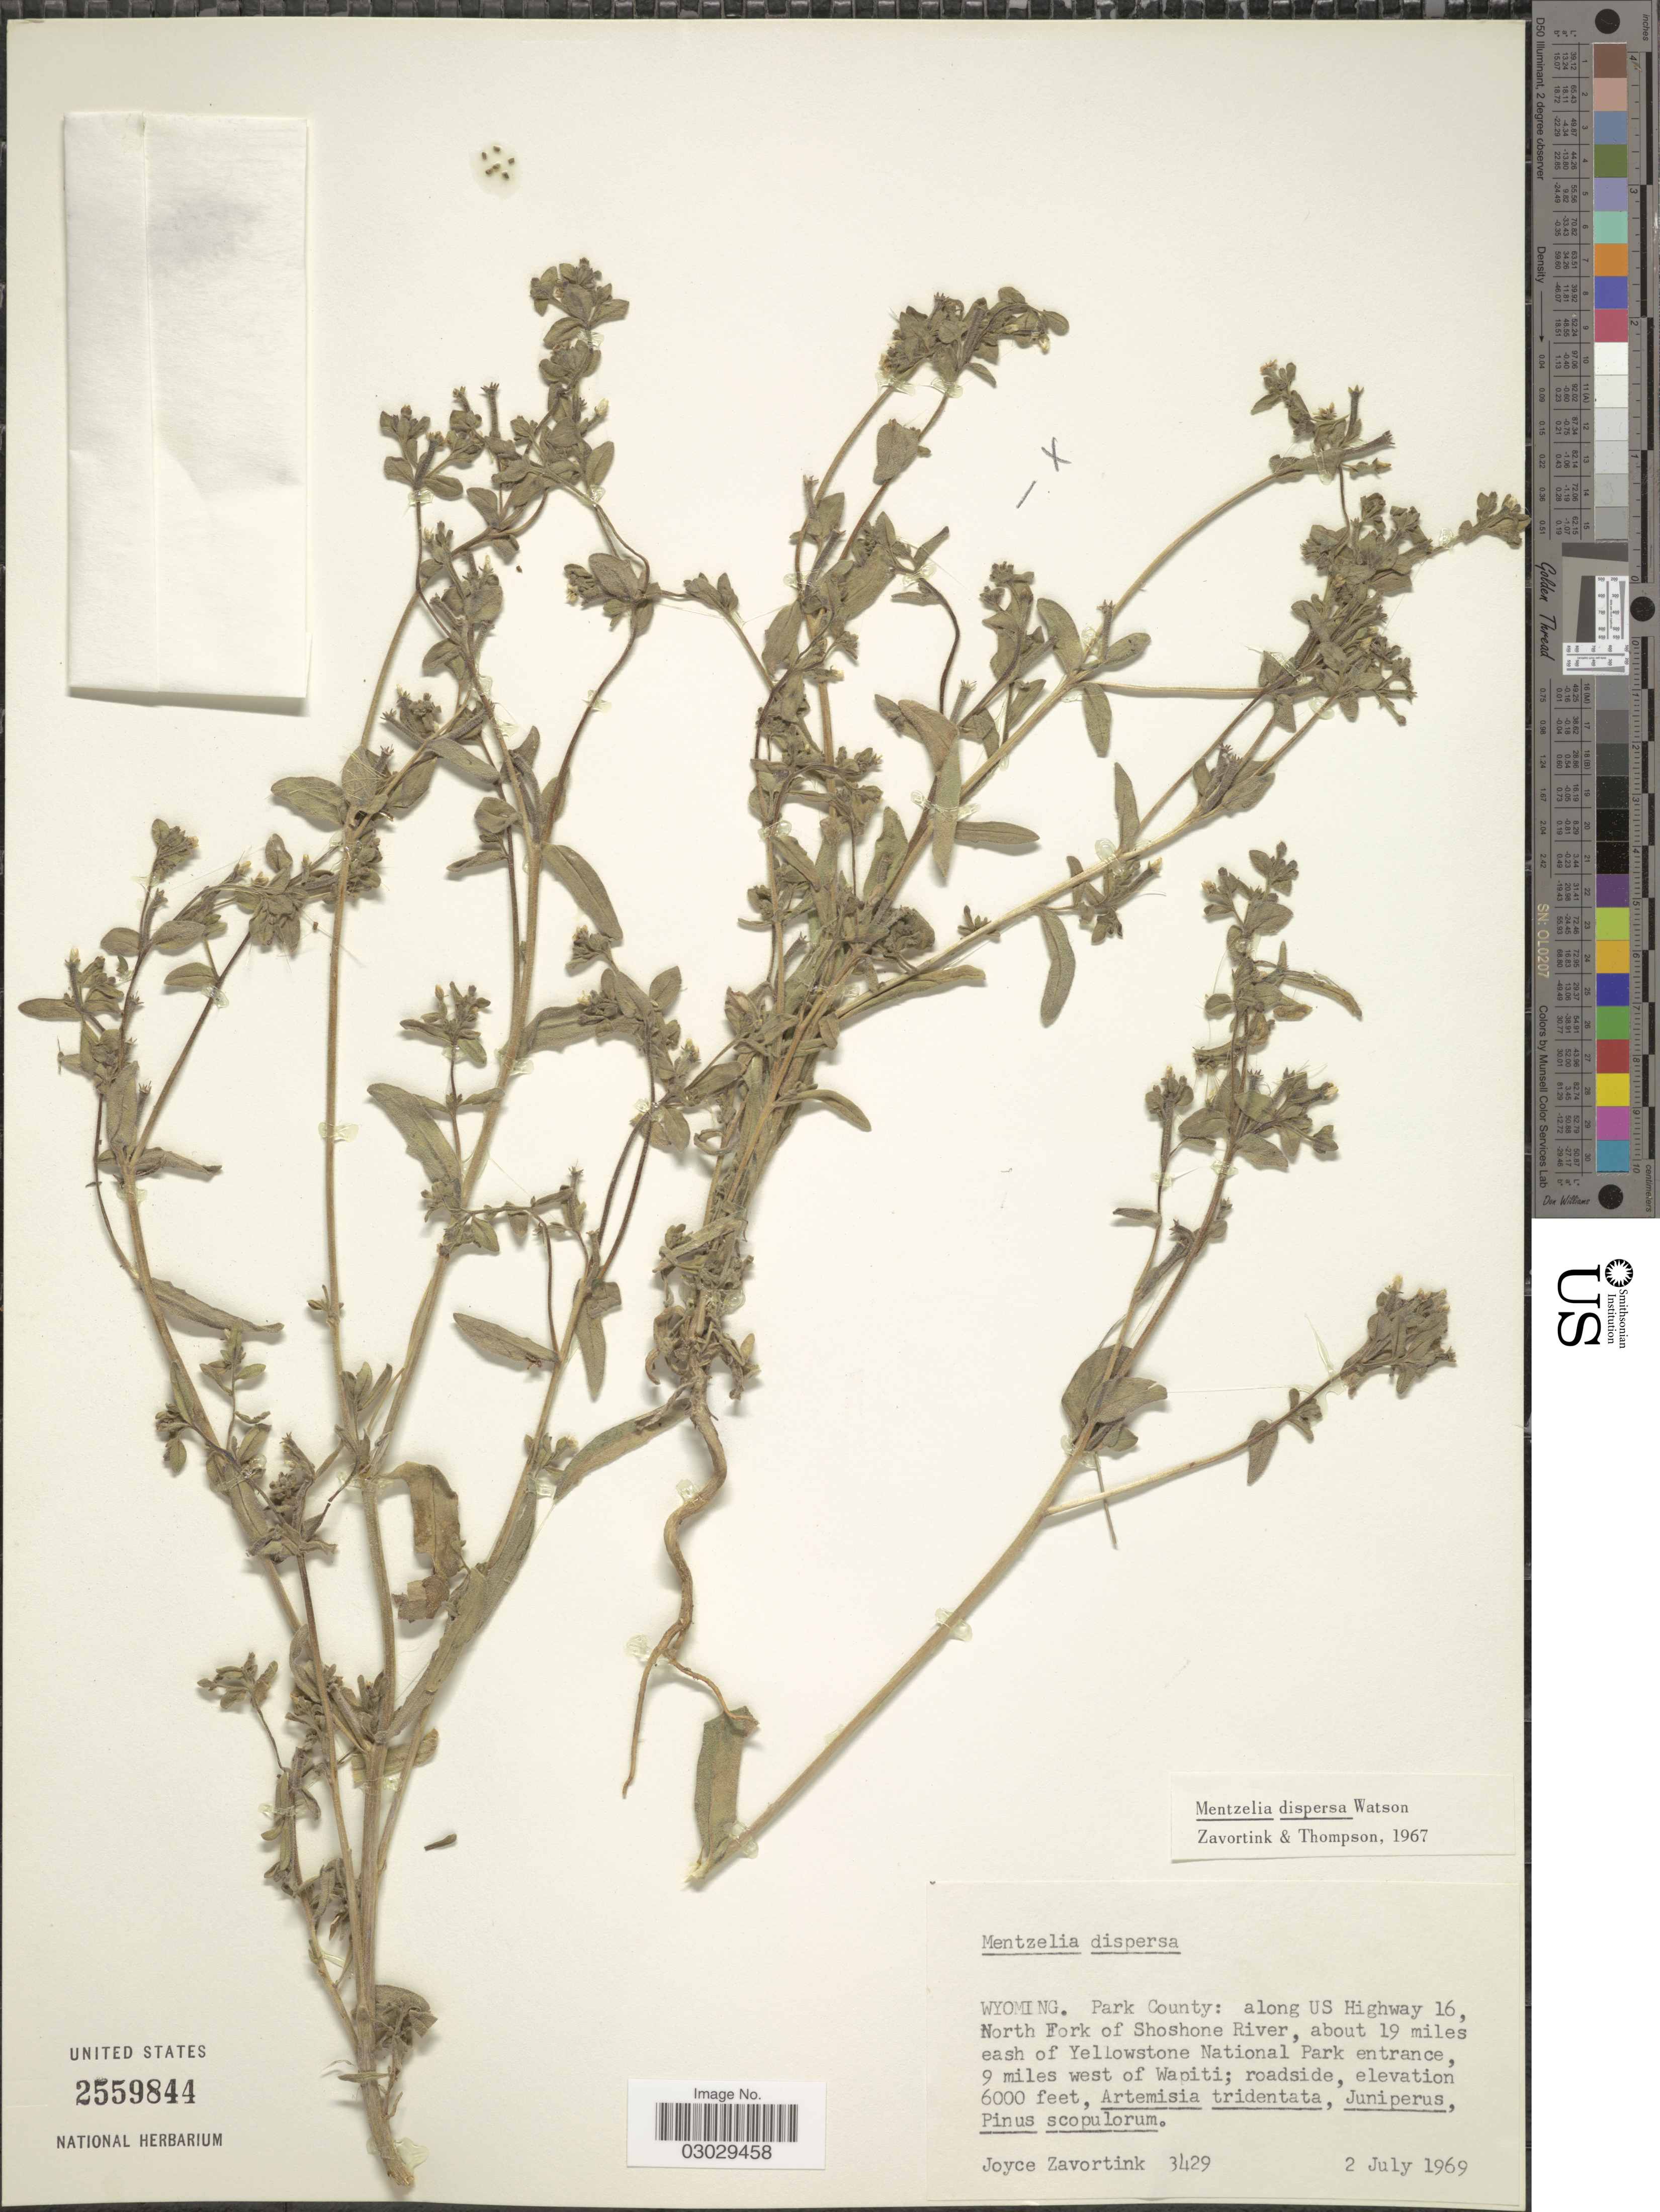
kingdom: Plantae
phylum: Tracheophyta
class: Magnoliopsida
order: Cornales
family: Loasaceae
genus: Mentzelia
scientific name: Mentzelia dispersa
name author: S. Watson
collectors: J. Zavortink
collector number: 3429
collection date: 1969-07-02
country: United States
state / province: Wyoming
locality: Park County: along US Highway 16, North Fork of Shoshone River, about 19 miles east of Yellowstone National Park entrance, 9 miles west of Wapiti; roadside.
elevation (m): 1829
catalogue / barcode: US 2559844